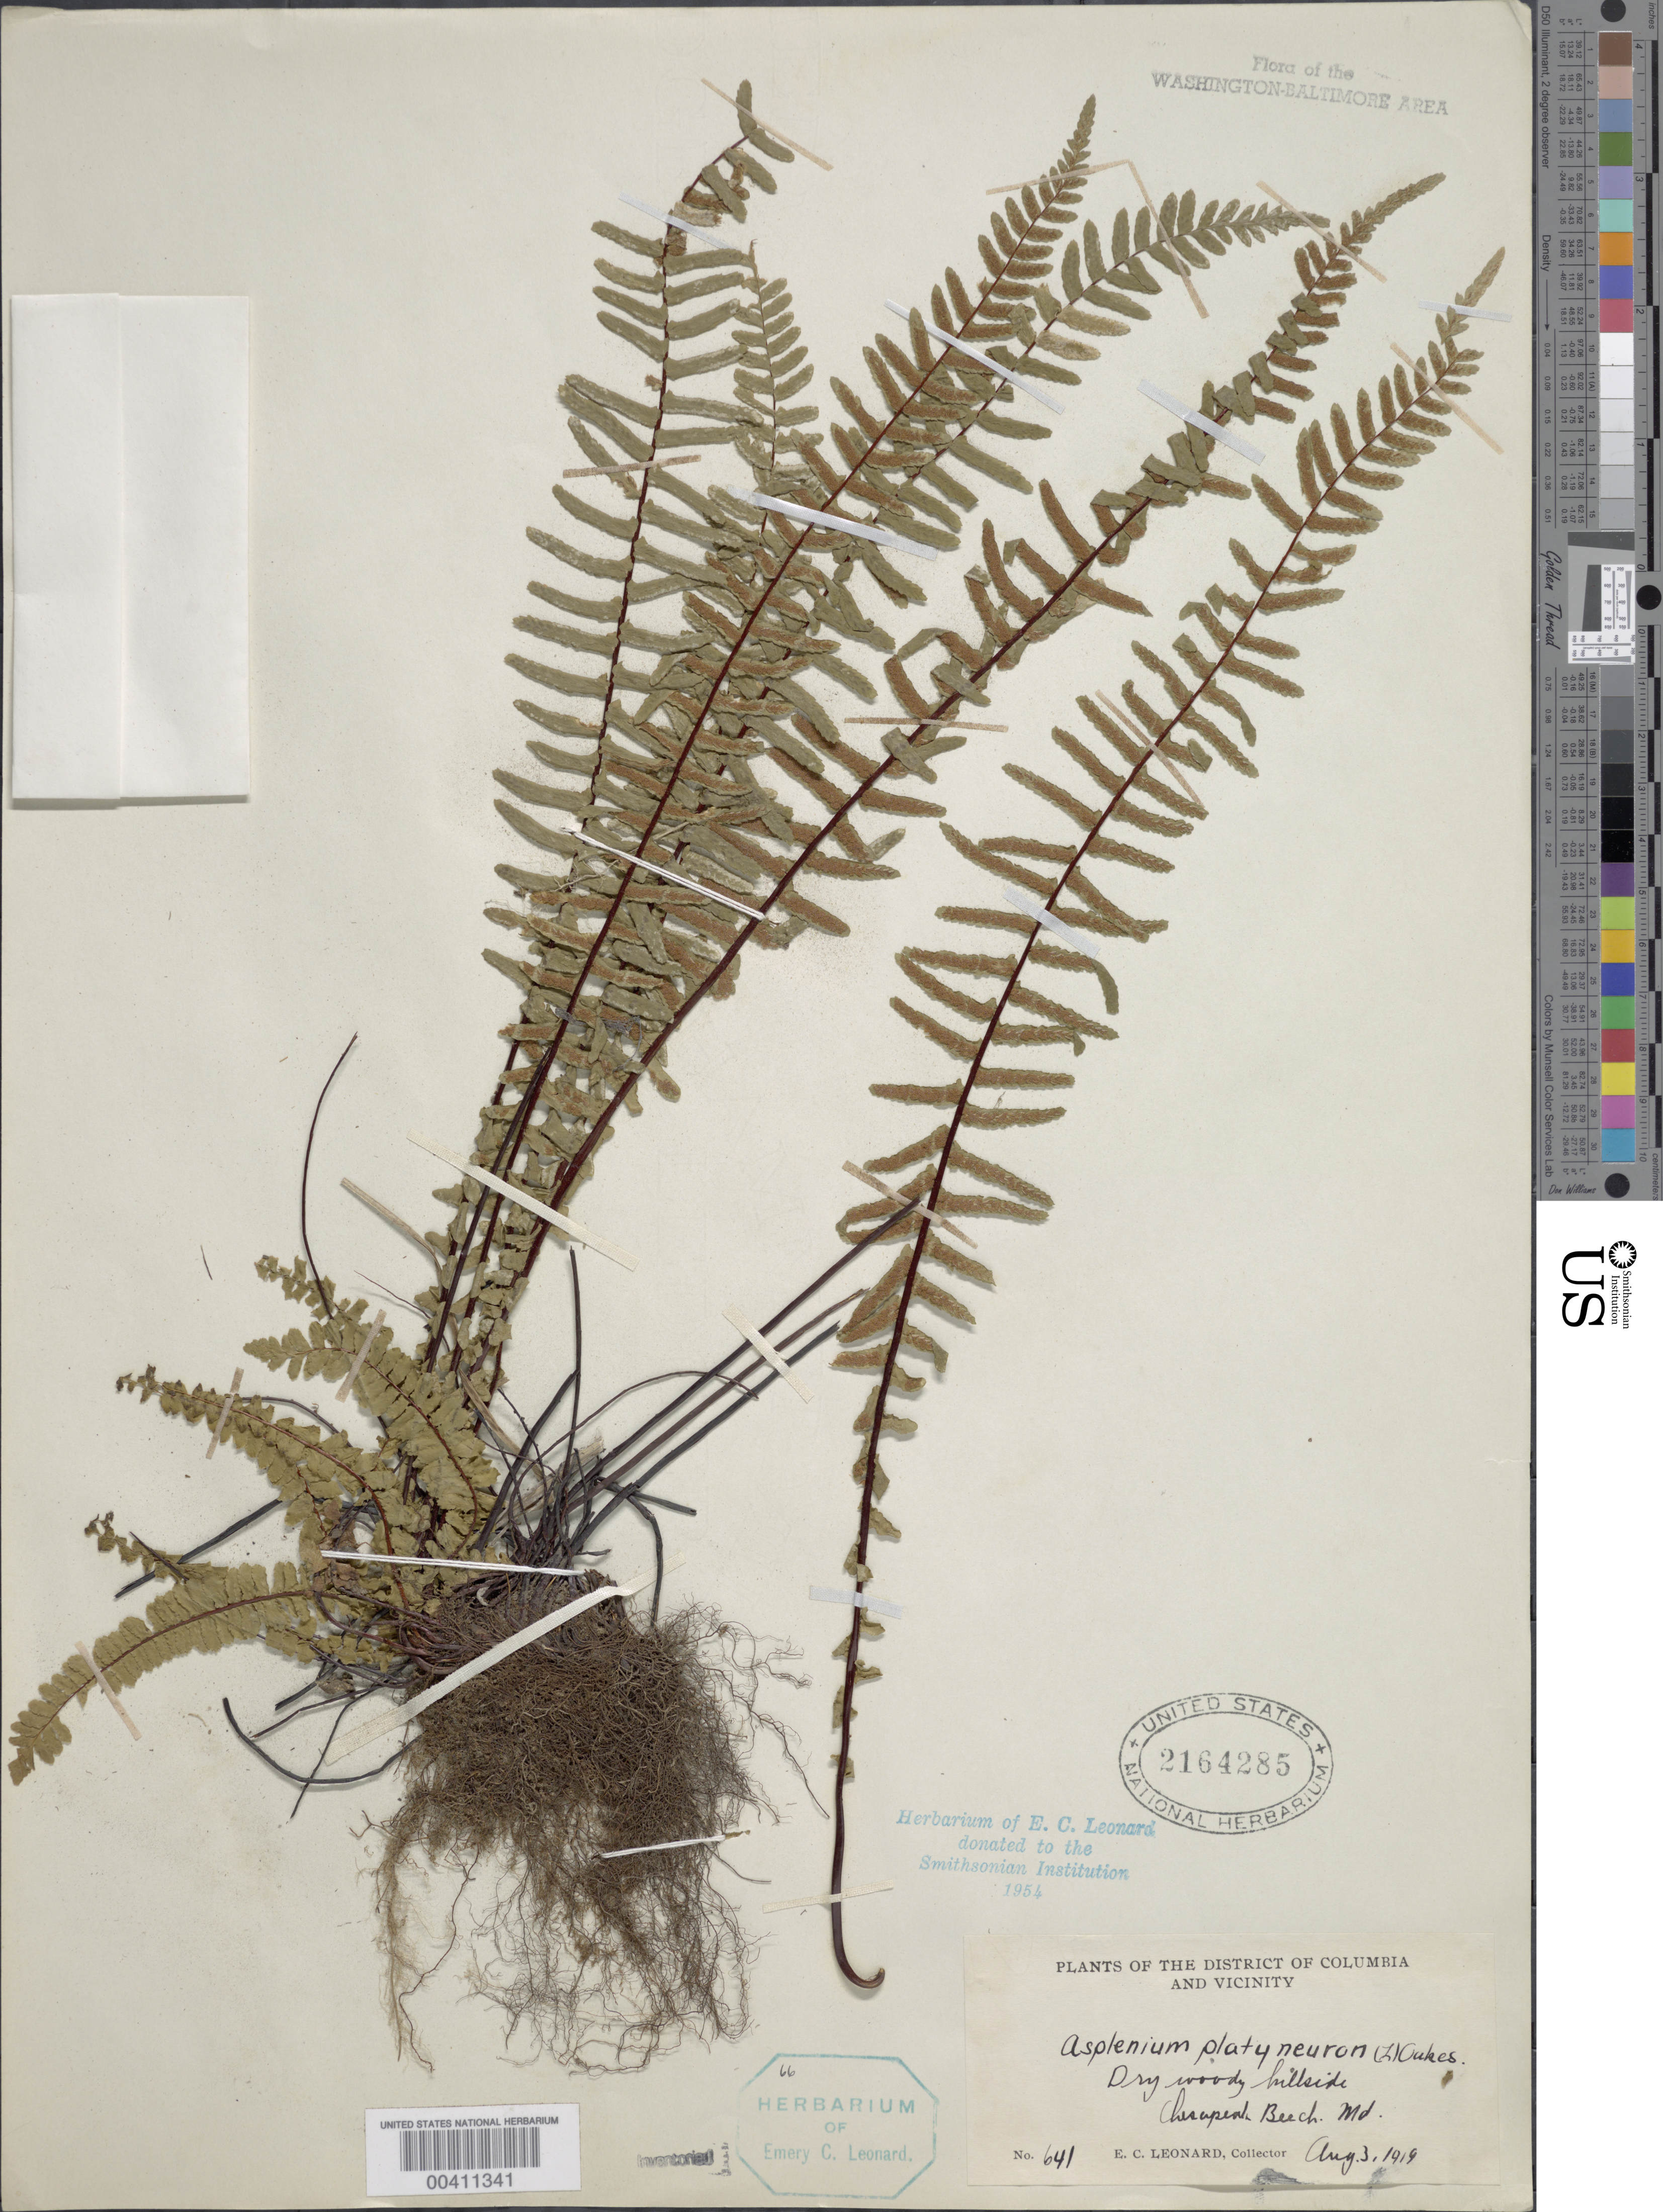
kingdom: Plantae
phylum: Tracheophyta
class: Polypodiopsida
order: Polypodiales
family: Aspleniaceae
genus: Asplenium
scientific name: Asplenium platyneuron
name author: (L.) Britton, Stearns & Poggenb.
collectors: E. C. Leonard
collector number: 641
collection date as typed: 03 Aug 1919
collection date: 1919-08-03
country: United States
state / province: Maryland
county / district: Calvert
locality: Chesapeake Beach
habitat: Dry woody hillside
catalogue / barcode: US 2164285